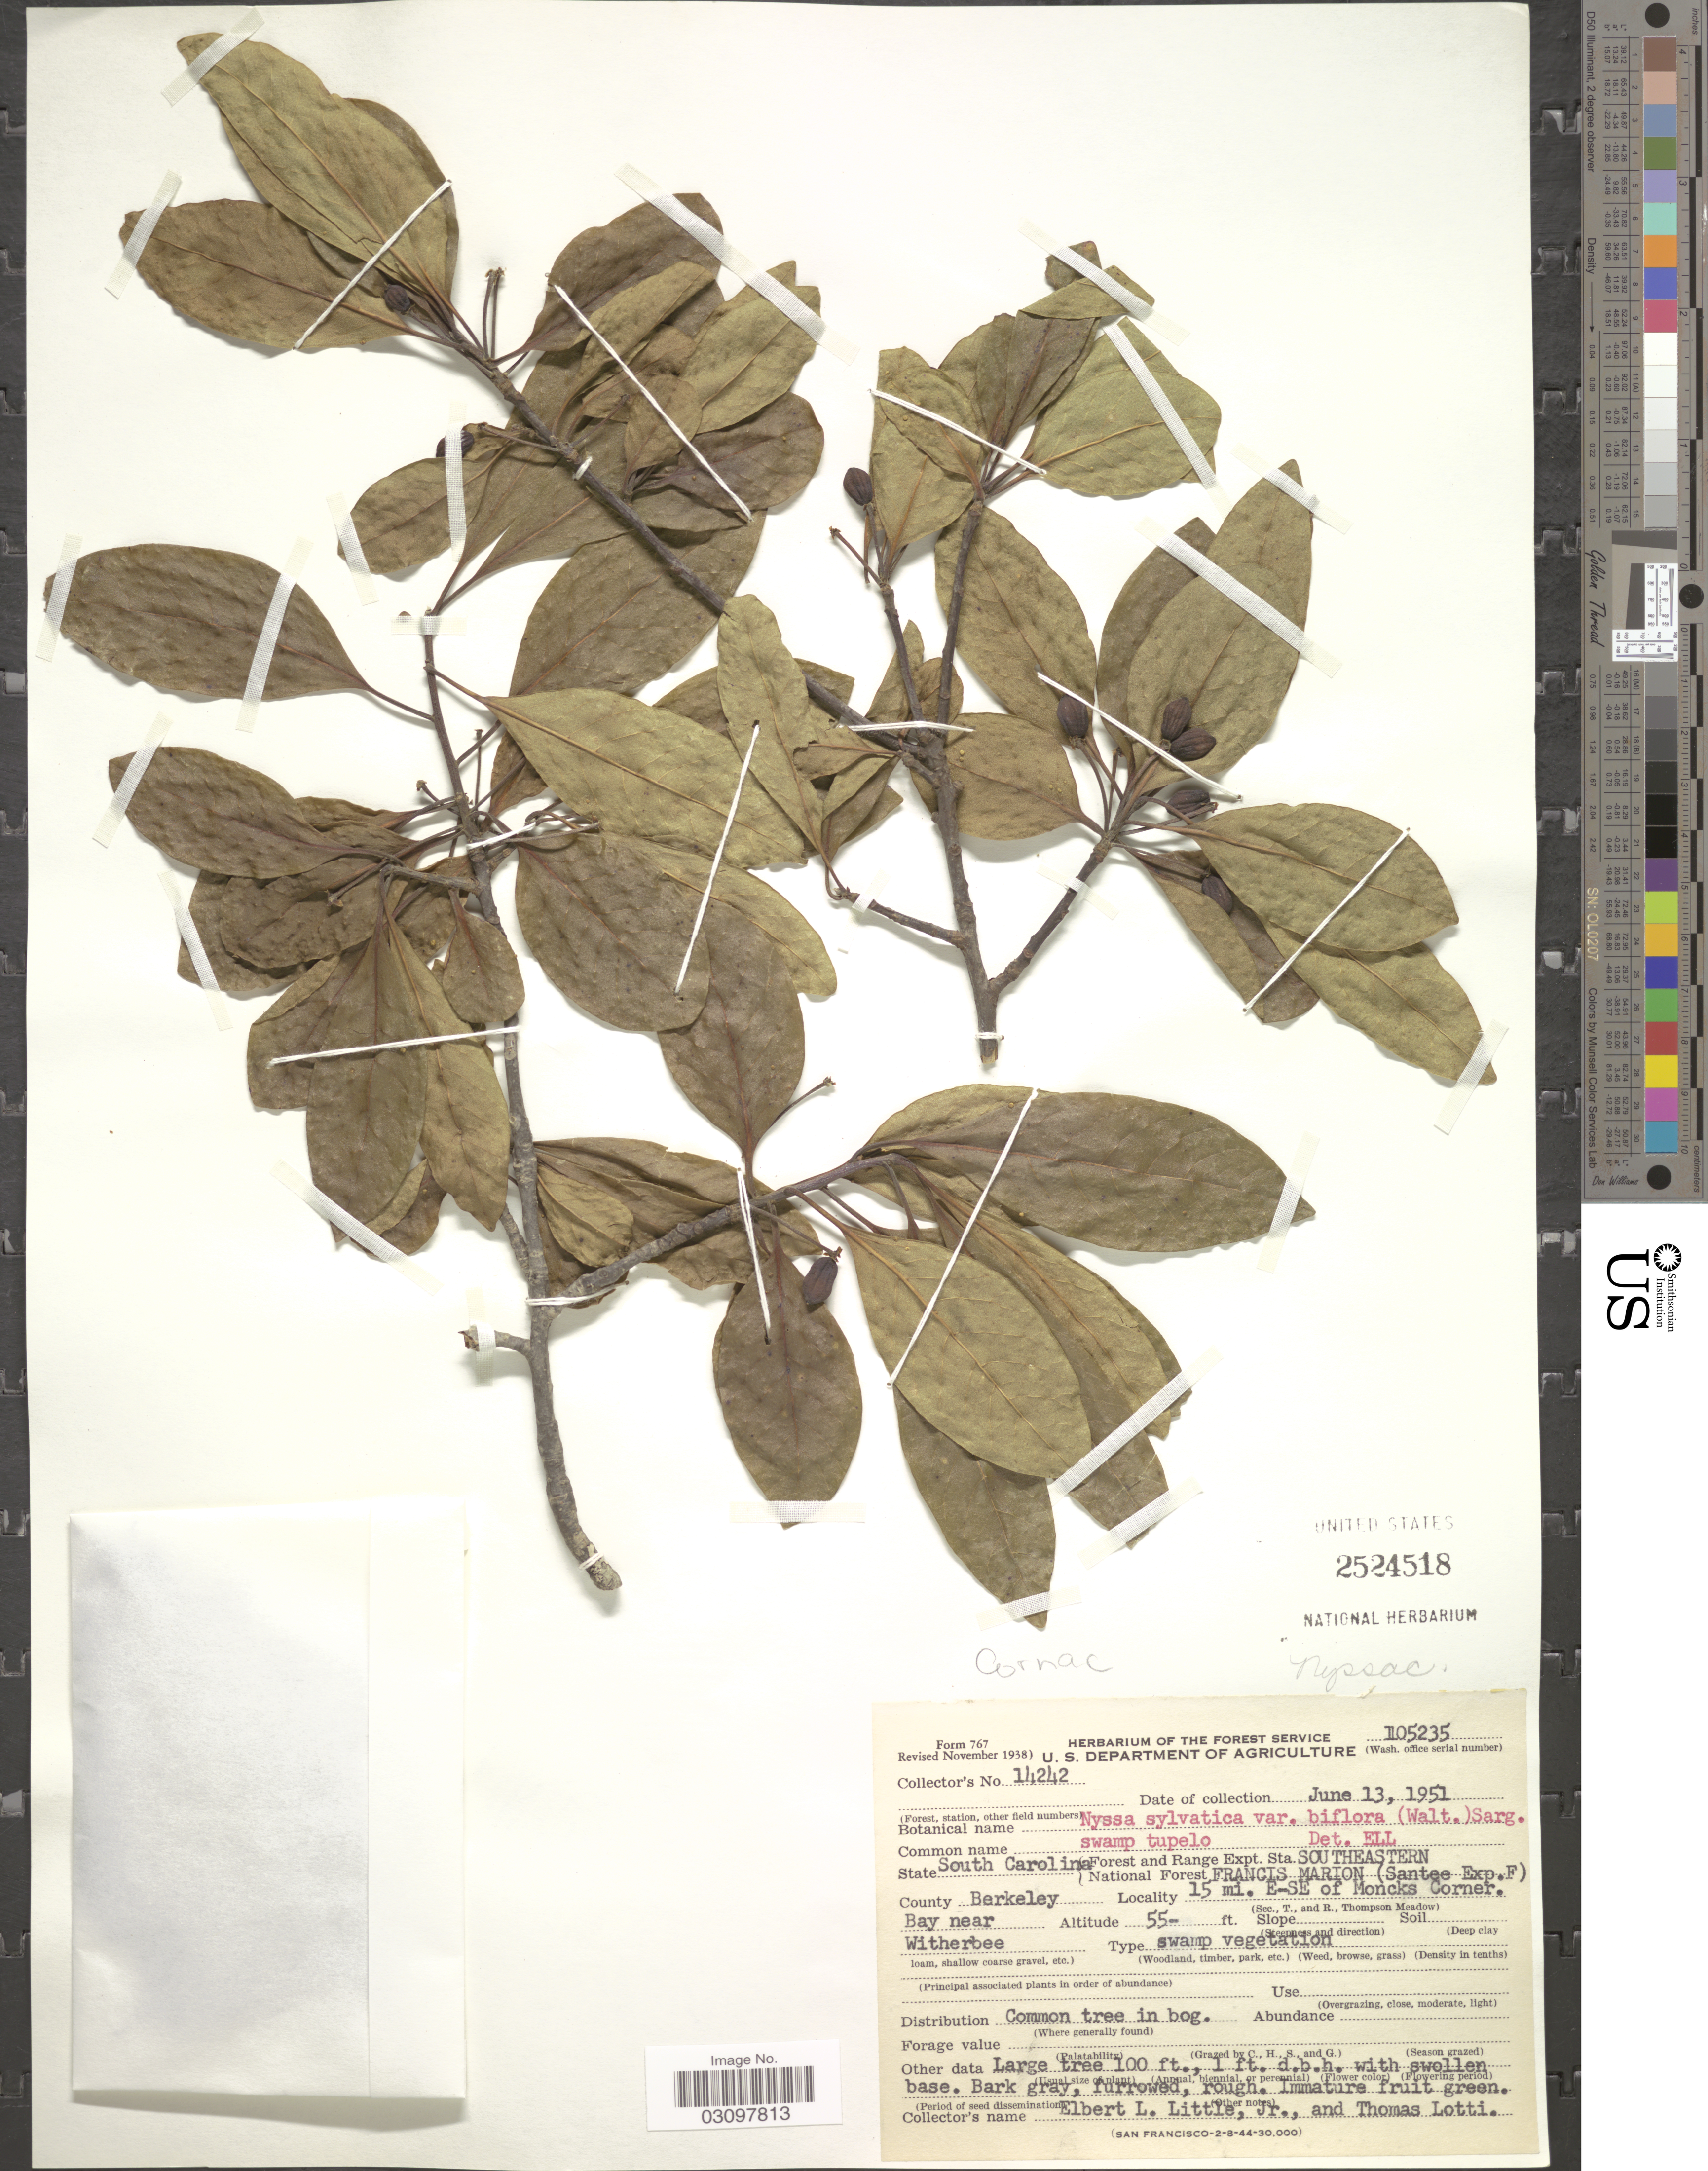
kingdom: Plantae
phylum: Tracheophyta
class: Magnoliopsida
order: Cornales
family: Nyssaceae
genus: Nyssa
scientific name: Nyssa biflora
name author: Walter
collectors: E. L. Little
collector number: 14242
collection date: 1951-06-13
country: United States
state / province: South Carolina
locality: Forest and Range Expt. Sta. National Forest Southeastern Francis Marion (Santee Exp. F). County Berkeley. 15 mi. E-SE of Moncks Corner. Bay near Witherbee.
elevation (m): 17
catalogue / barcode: US 2524518